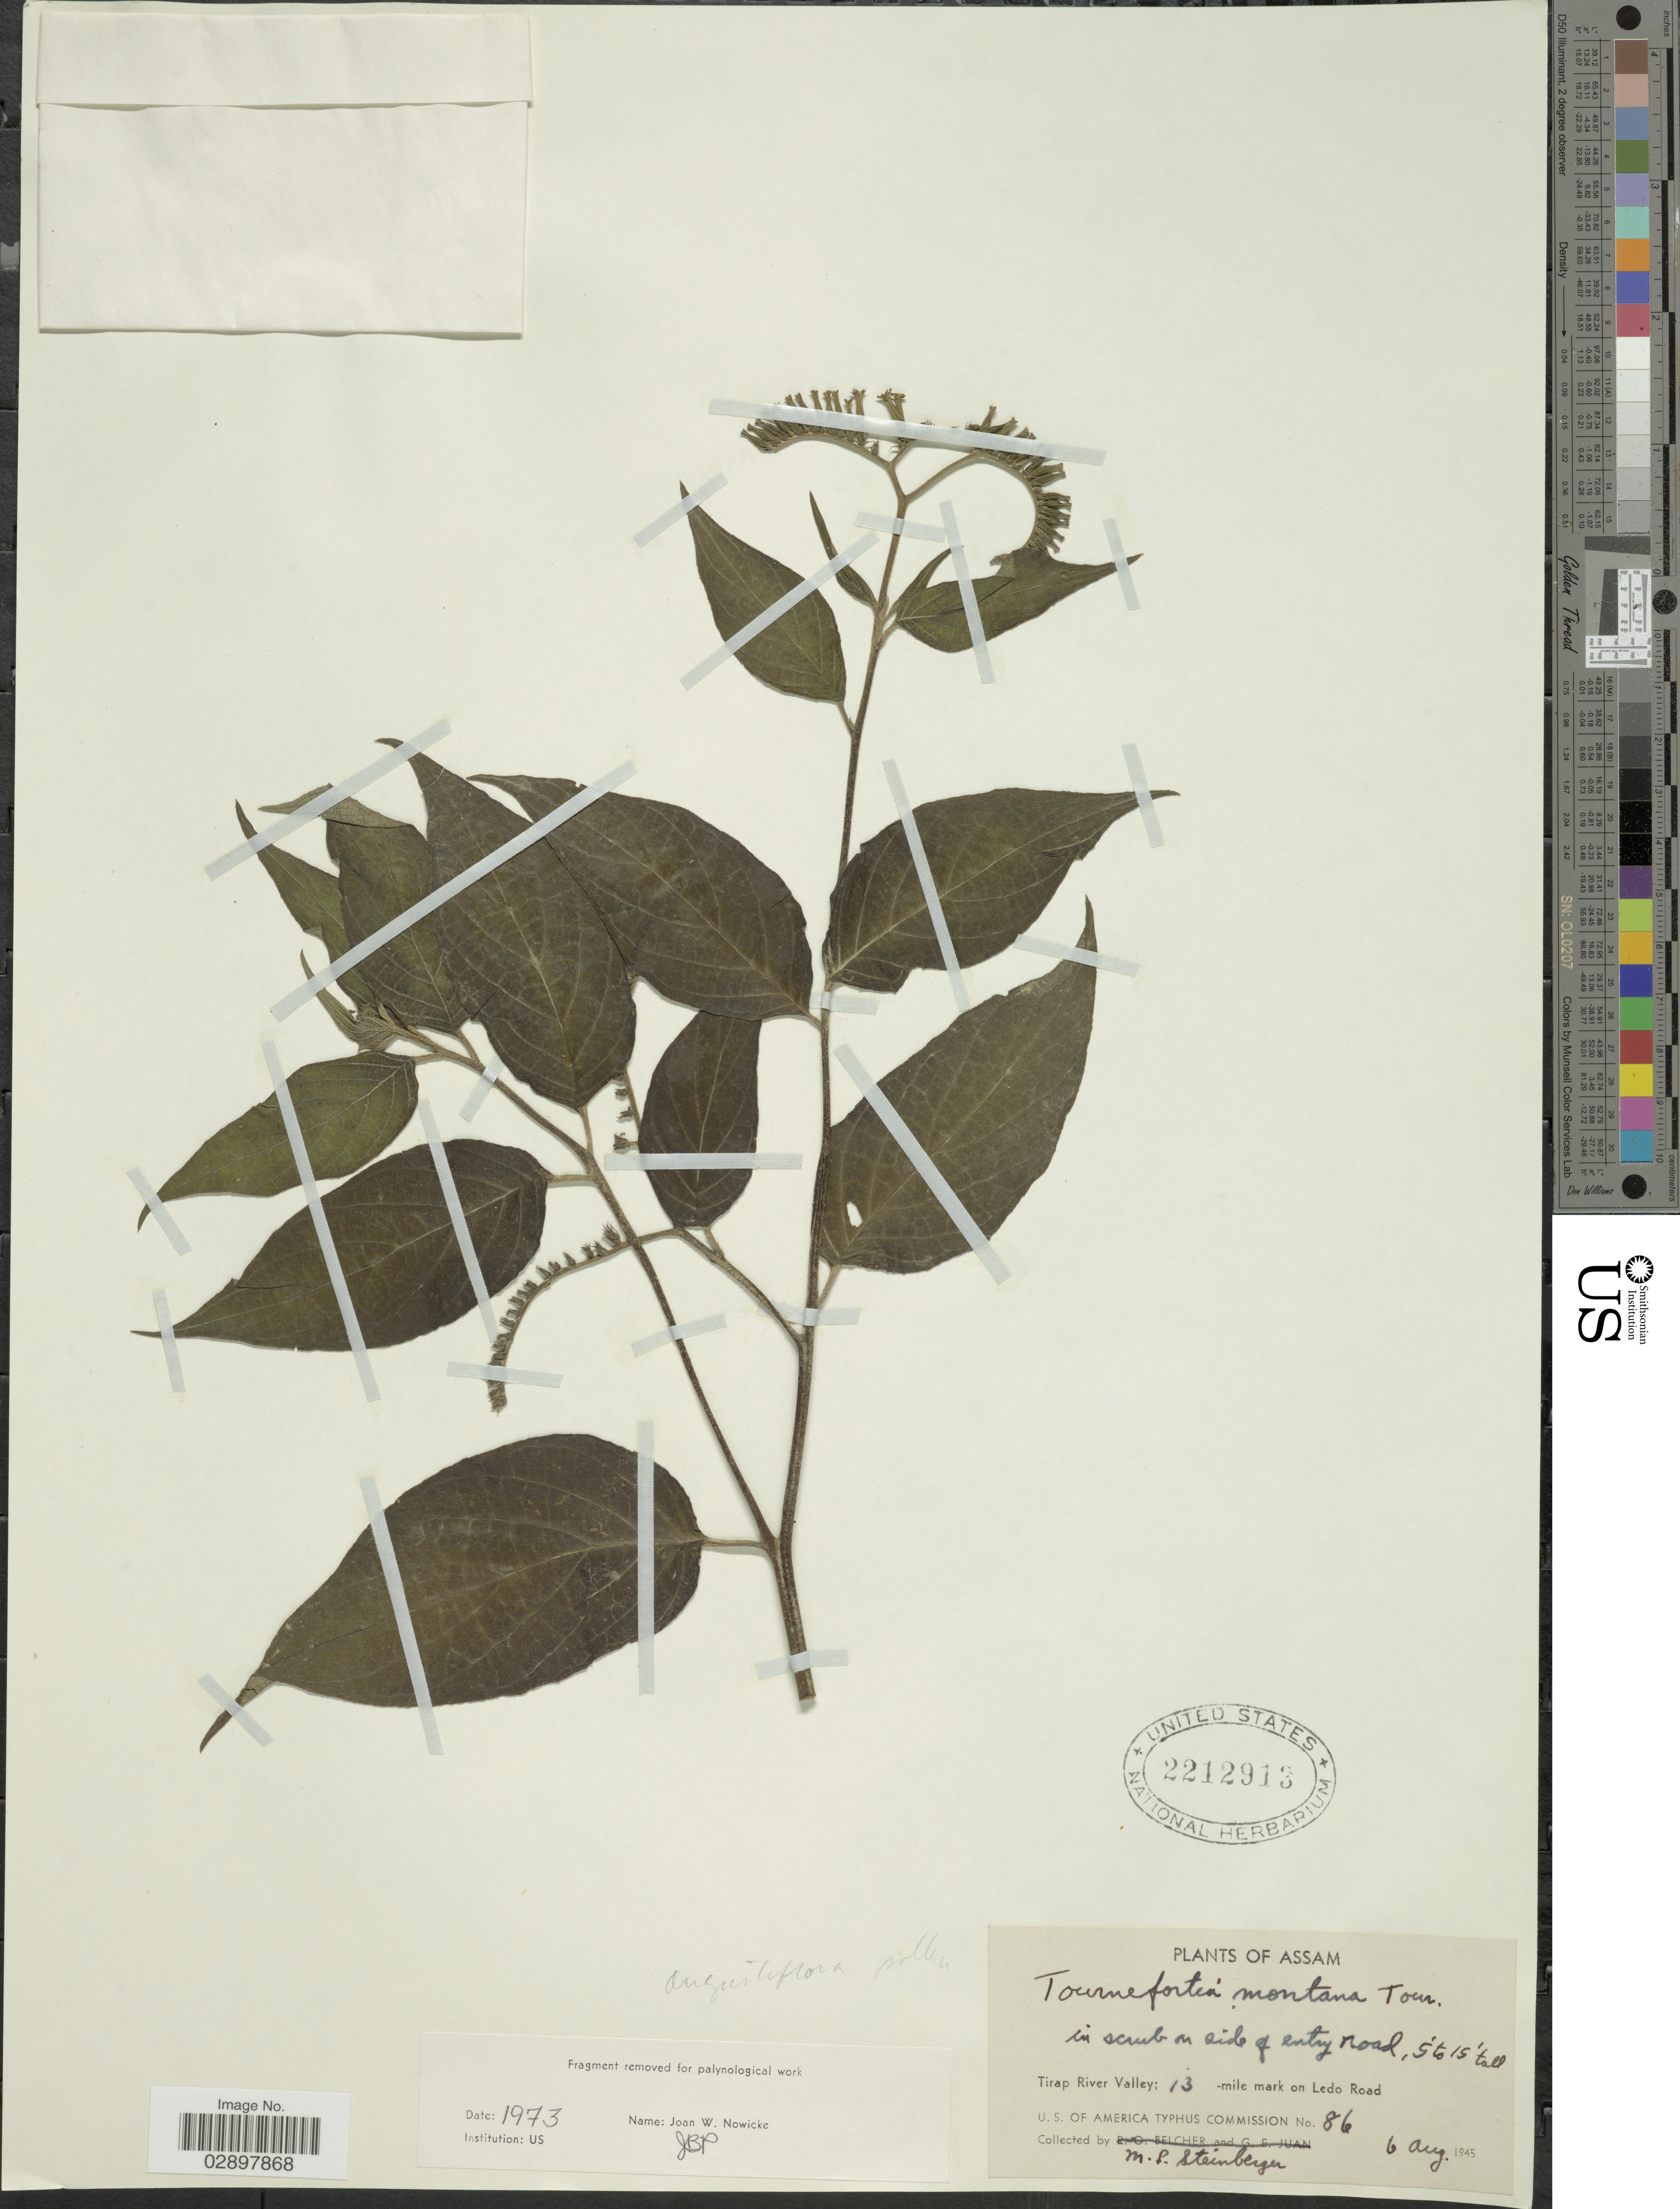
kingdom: Plantae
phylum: Tracheophyta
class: Magnoliopsida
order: Boraginales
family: Heliotropiaceae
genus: Tournefortia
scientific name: Tournefortia montana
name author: Lour.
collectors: M. Steinberger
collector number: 86?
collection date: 1945-08-06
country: India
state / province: Assam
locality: Tirap River Valley; 13-mile mark on Ledo Road.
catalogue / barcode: US 2212913